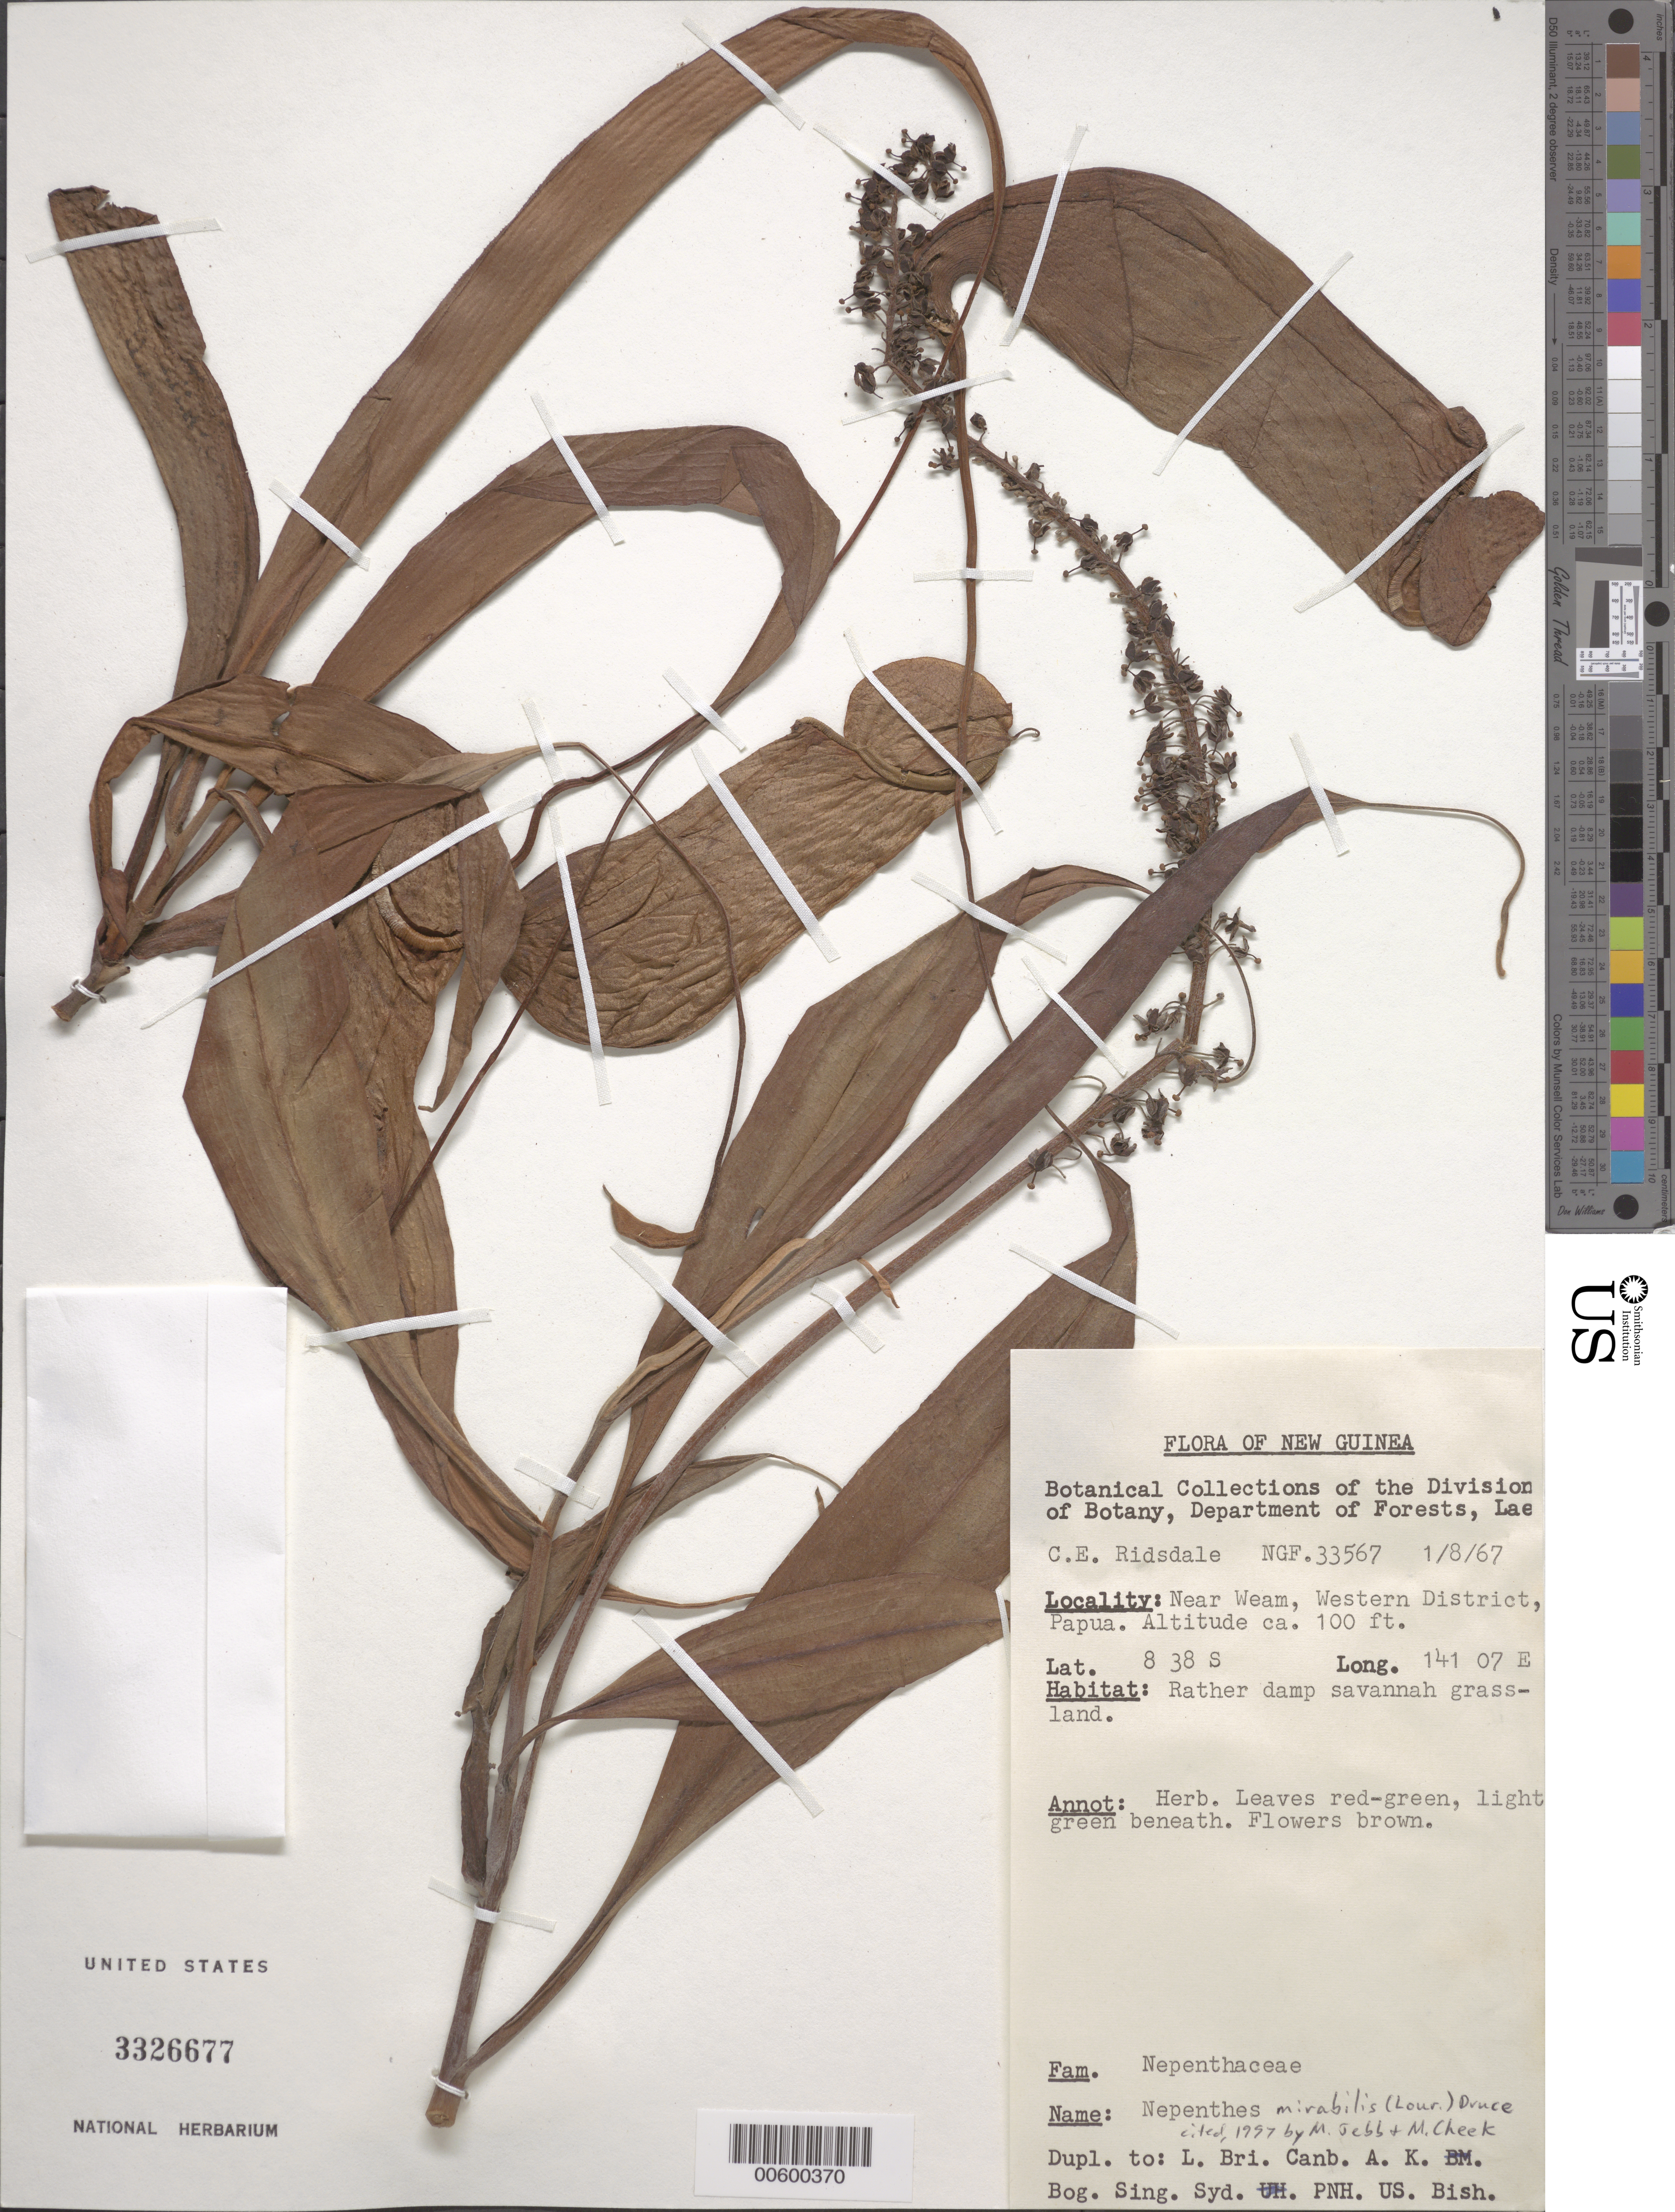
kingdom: Plantae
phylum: Tracheophyta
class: Magnoliopsida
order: Caryophyllales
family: Nepenthaceae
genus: Nepenthes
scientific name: Nepenthes mirabilis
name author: (Lour.) Druce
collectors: C. E. Ridsdale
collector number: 33567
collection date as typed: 01 Aug 1967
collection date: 1967-08-01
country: Papua New Guinea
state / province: Western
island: New Guinea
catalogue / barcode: US 3326677